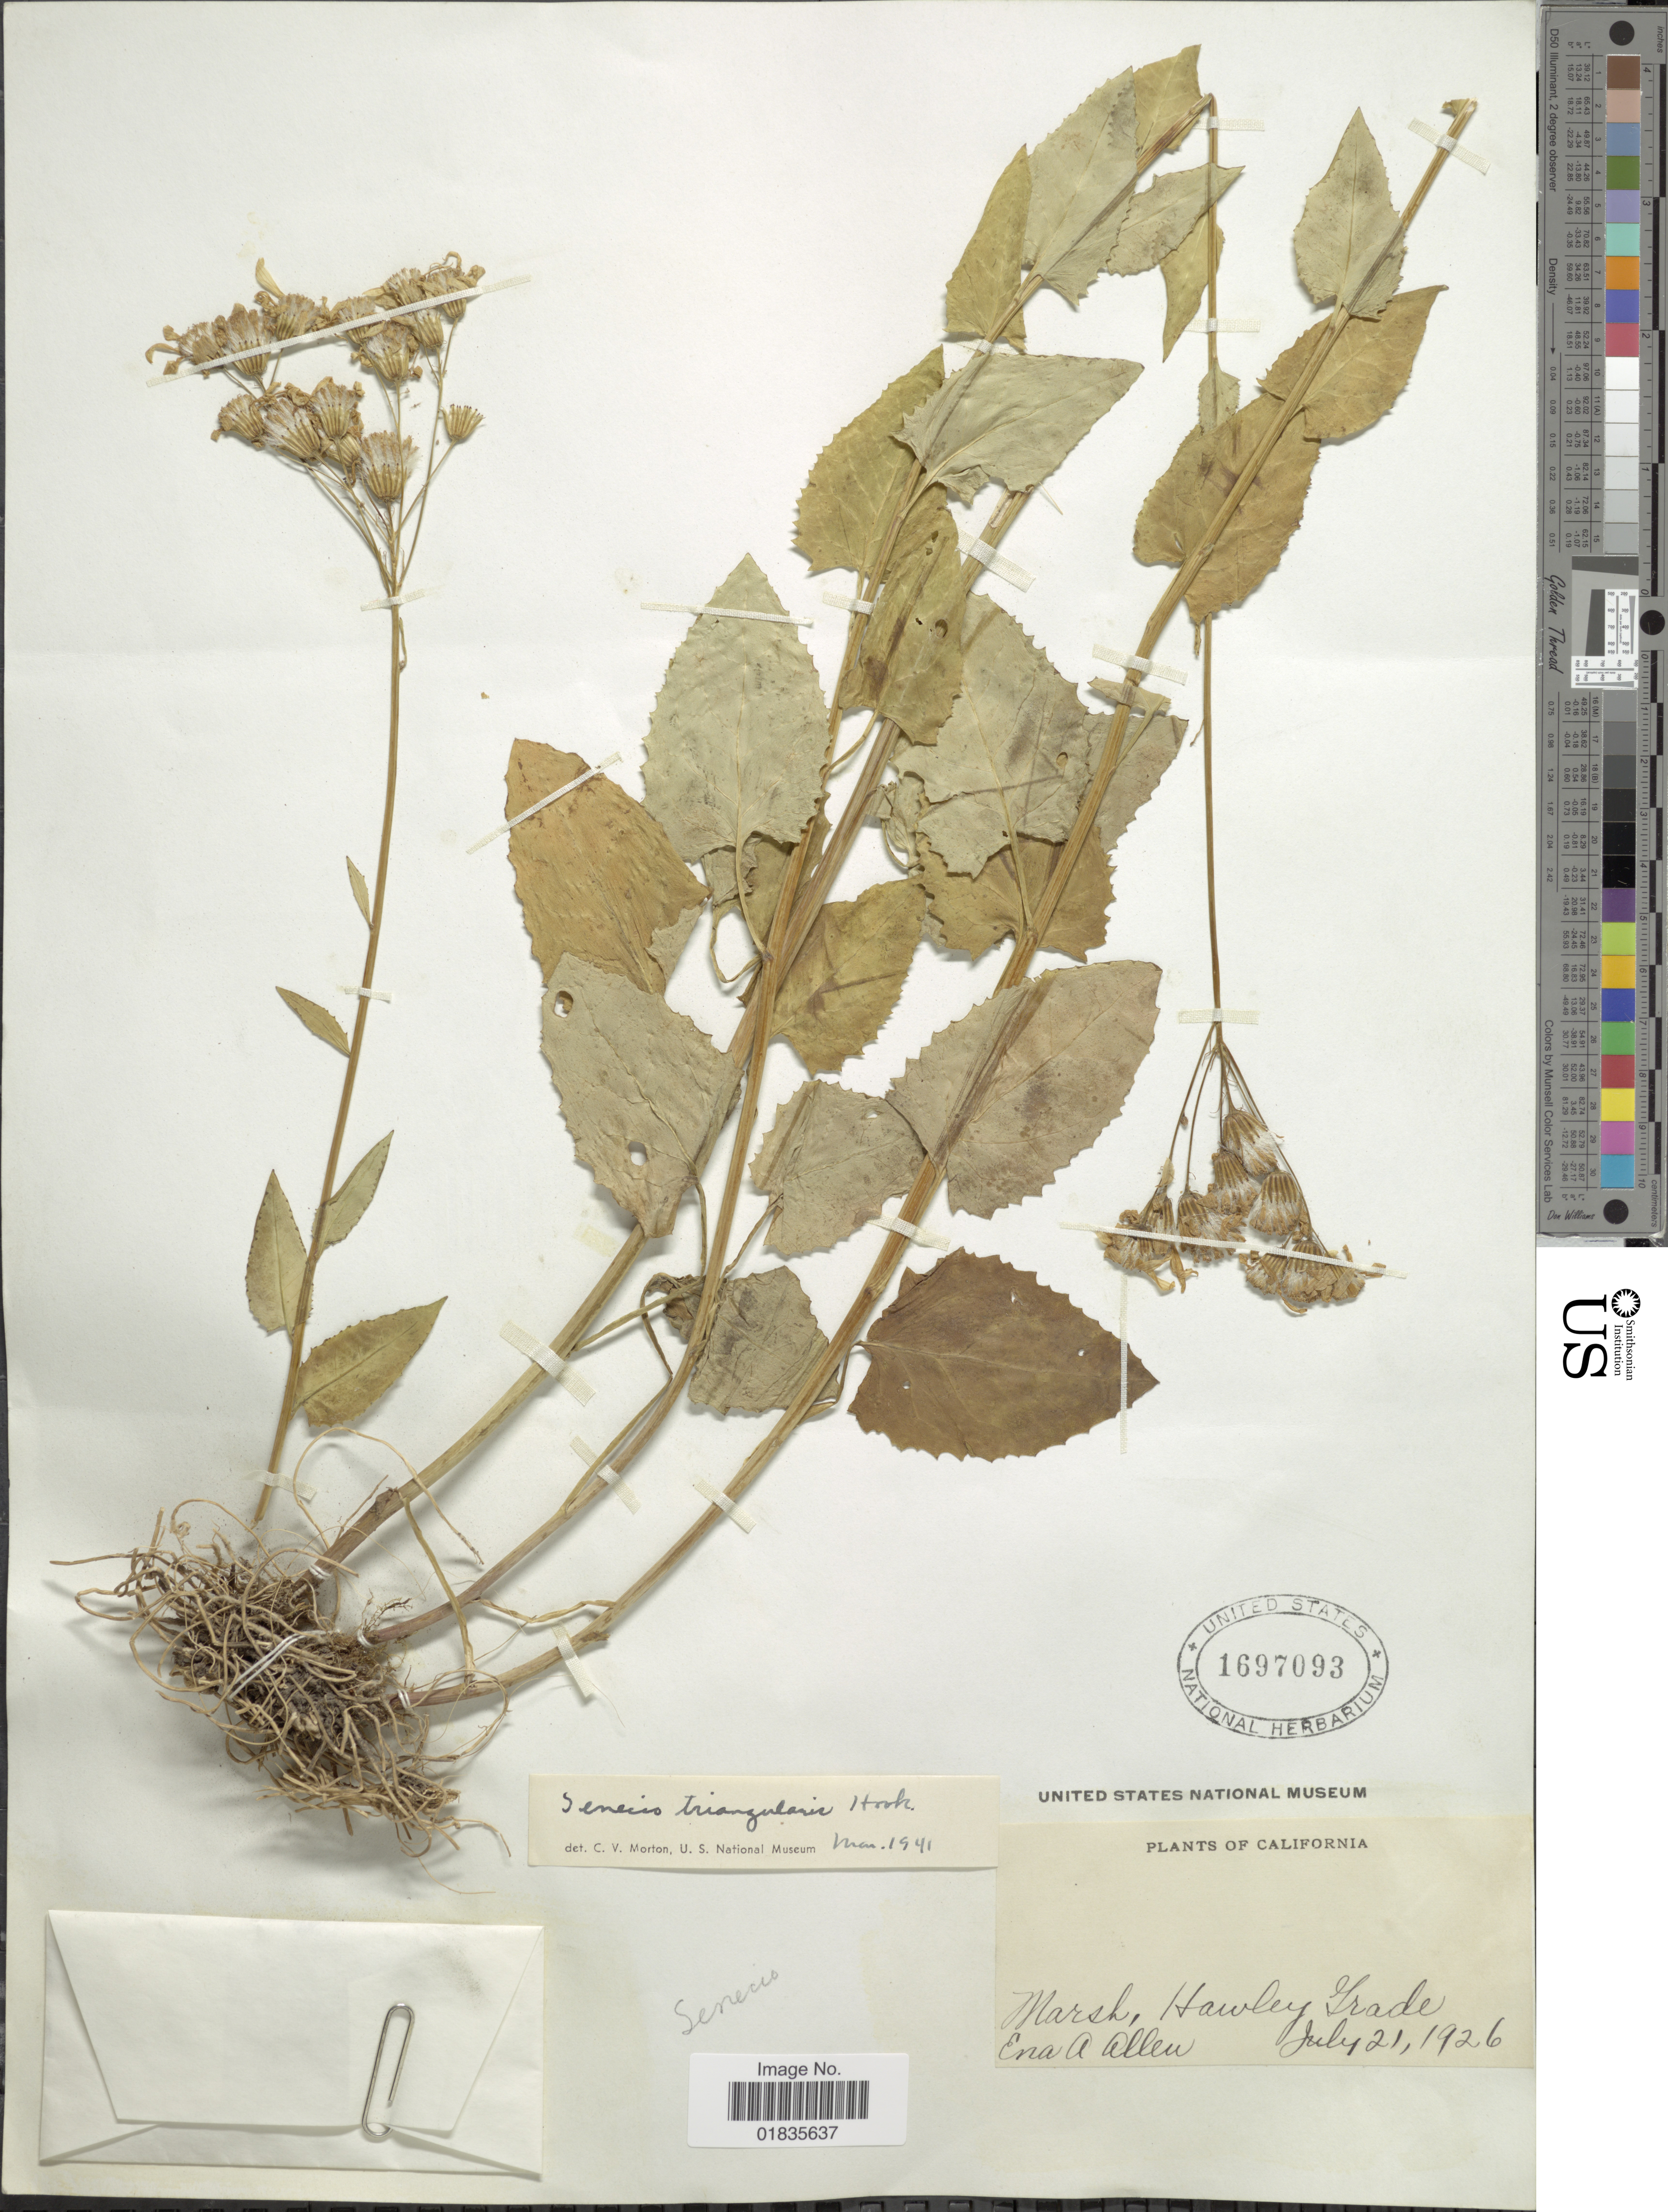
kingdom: Plantae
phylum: Tracheophyta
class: Magnoliopsida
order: Asterales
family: Asteraceae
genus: Senecio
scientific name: Senecio triangularis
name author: Hook.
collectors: E. A. Allen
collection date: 1926-07-21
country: United States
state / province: California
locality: Marsh, Hawley Grade.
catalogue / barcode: US 1697093